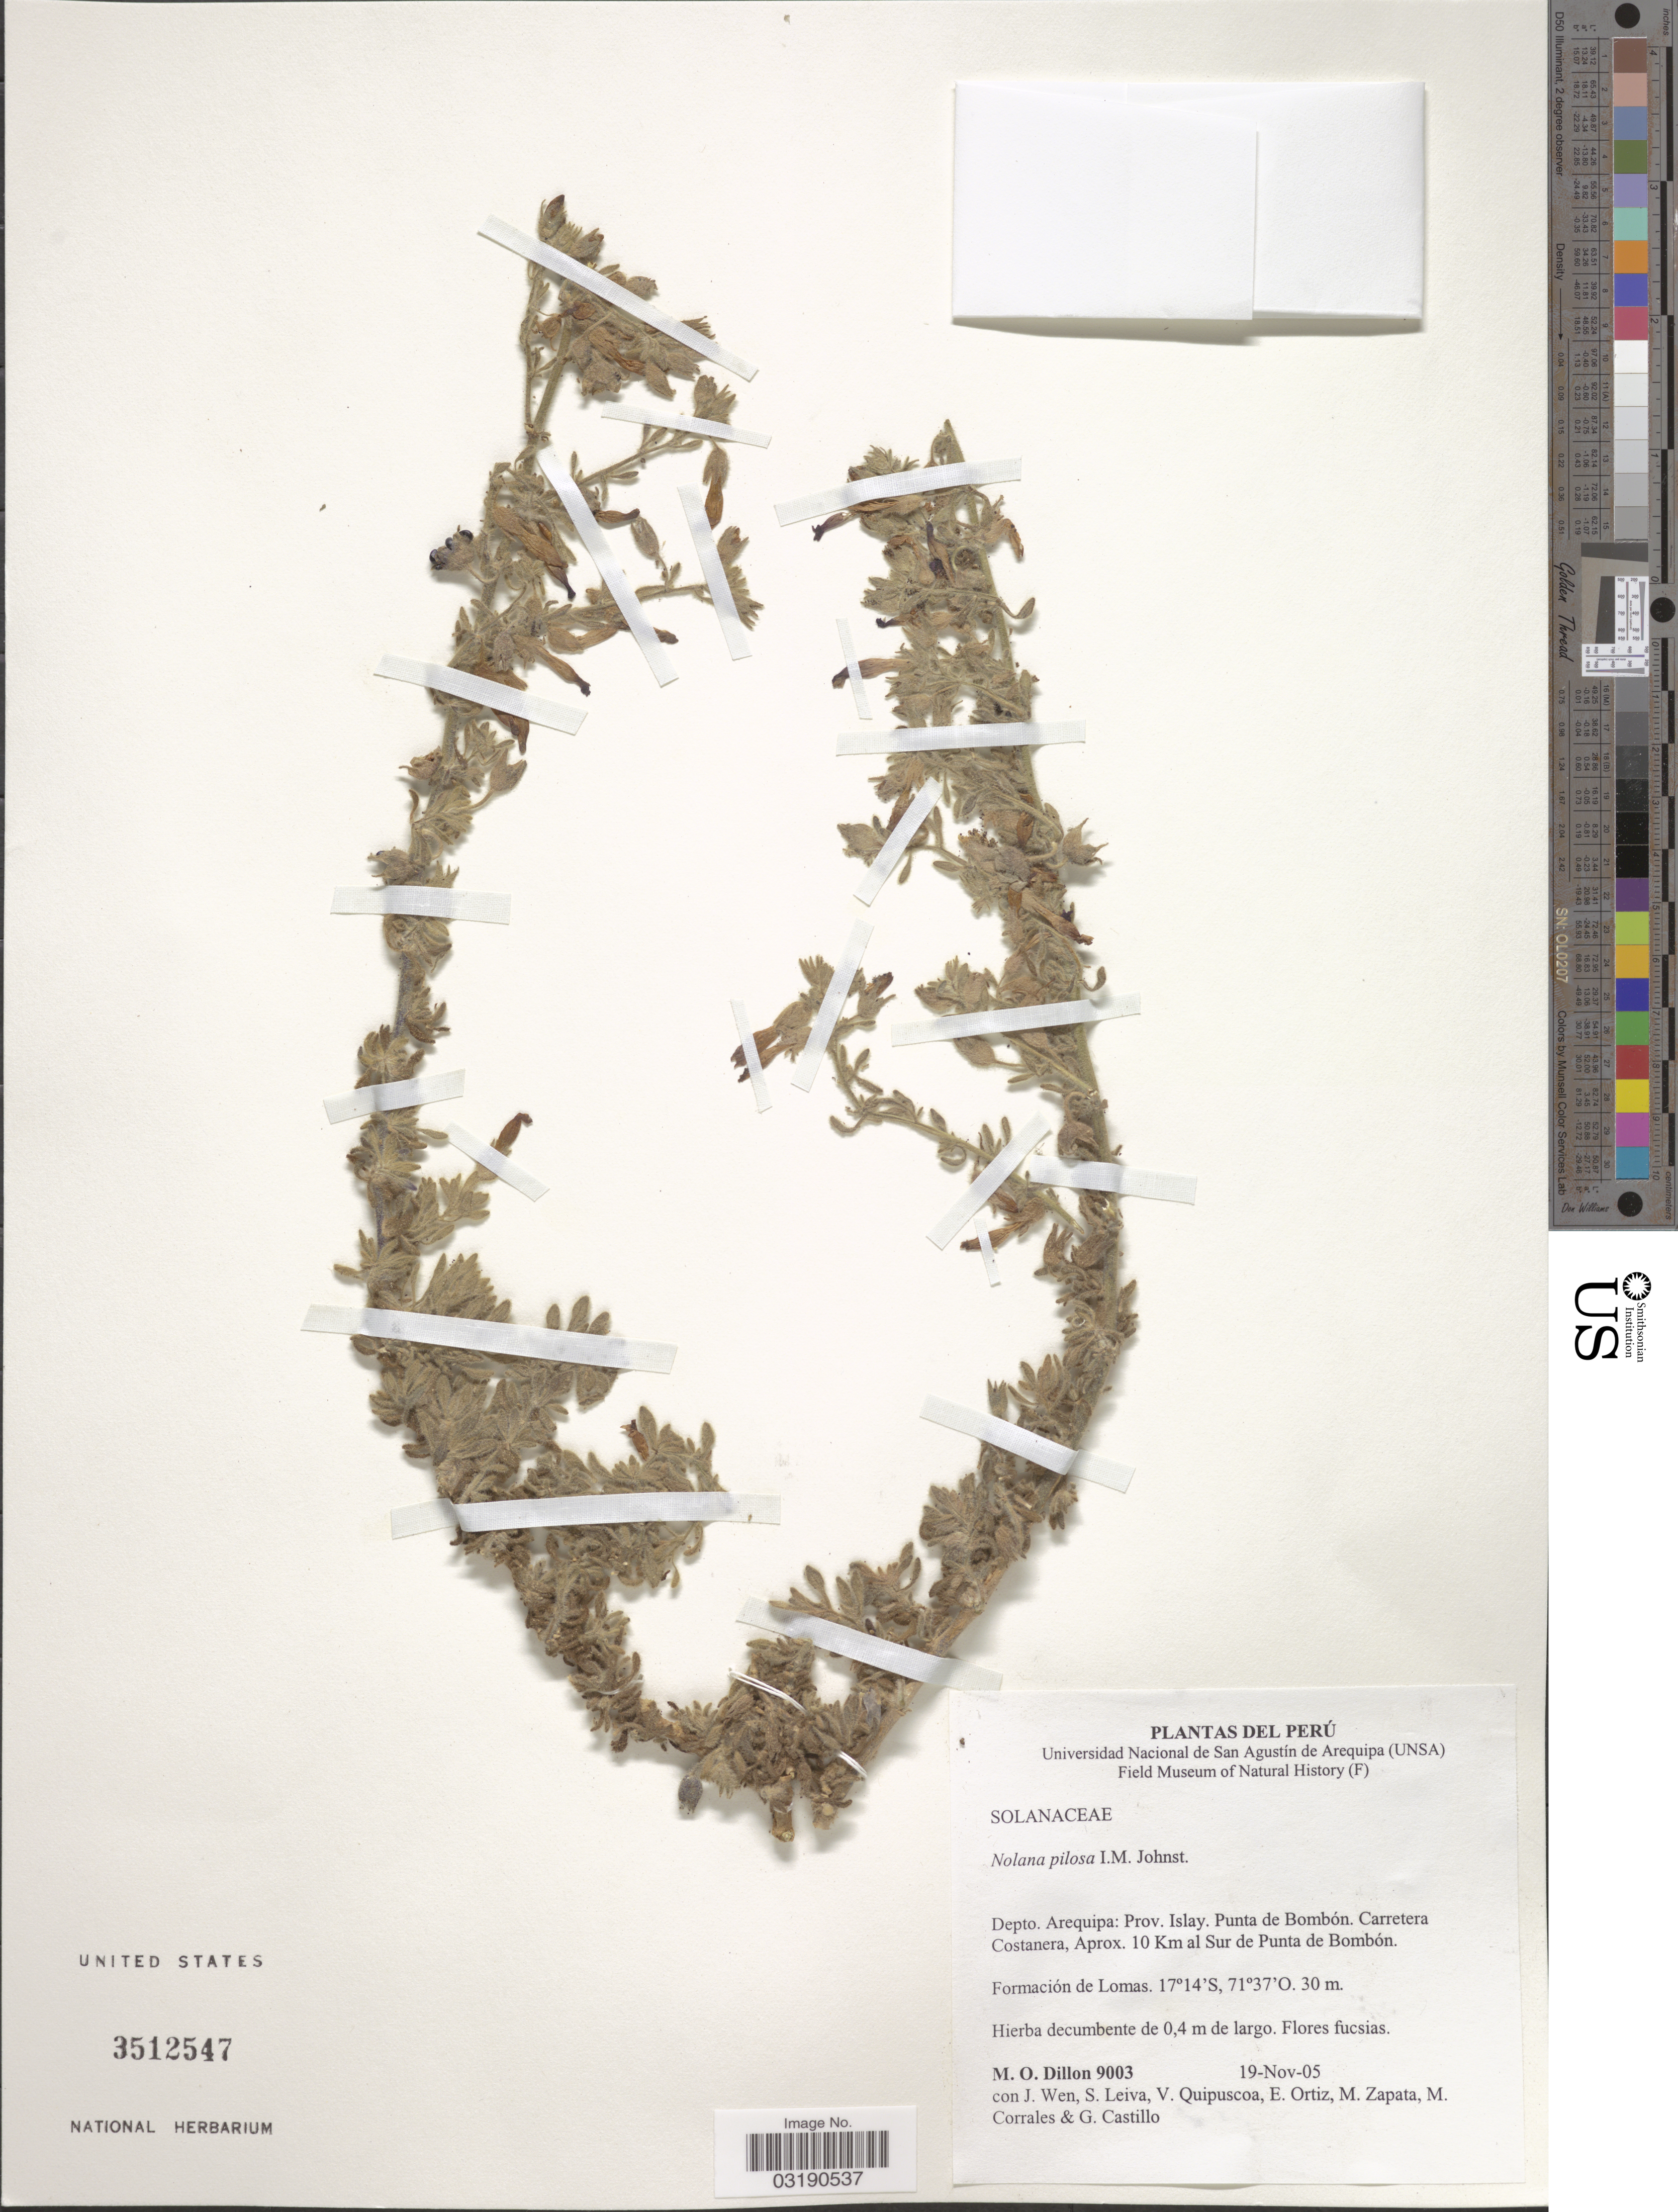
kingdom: Plantae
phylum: Tracheophyta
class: Magnoliopsida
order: Solanales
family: Solanaceae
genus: Nolana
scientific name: Nolana pilosa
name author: I.M. Johnst.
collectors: M. O. Dillon, J. Wen, S. Leiva, V. Quipuscoa & et al.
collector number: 9003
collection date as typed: Transcribed d/m/y: 19/11/5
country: Peru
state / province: Arequipa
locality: Depto. Arequipa: Prov. Islay, Punta de Bombón. Carretera Costanera, Aprox. 10 Km al Sur de Punta de Bombón.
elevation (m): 30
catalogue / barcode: US 3512547